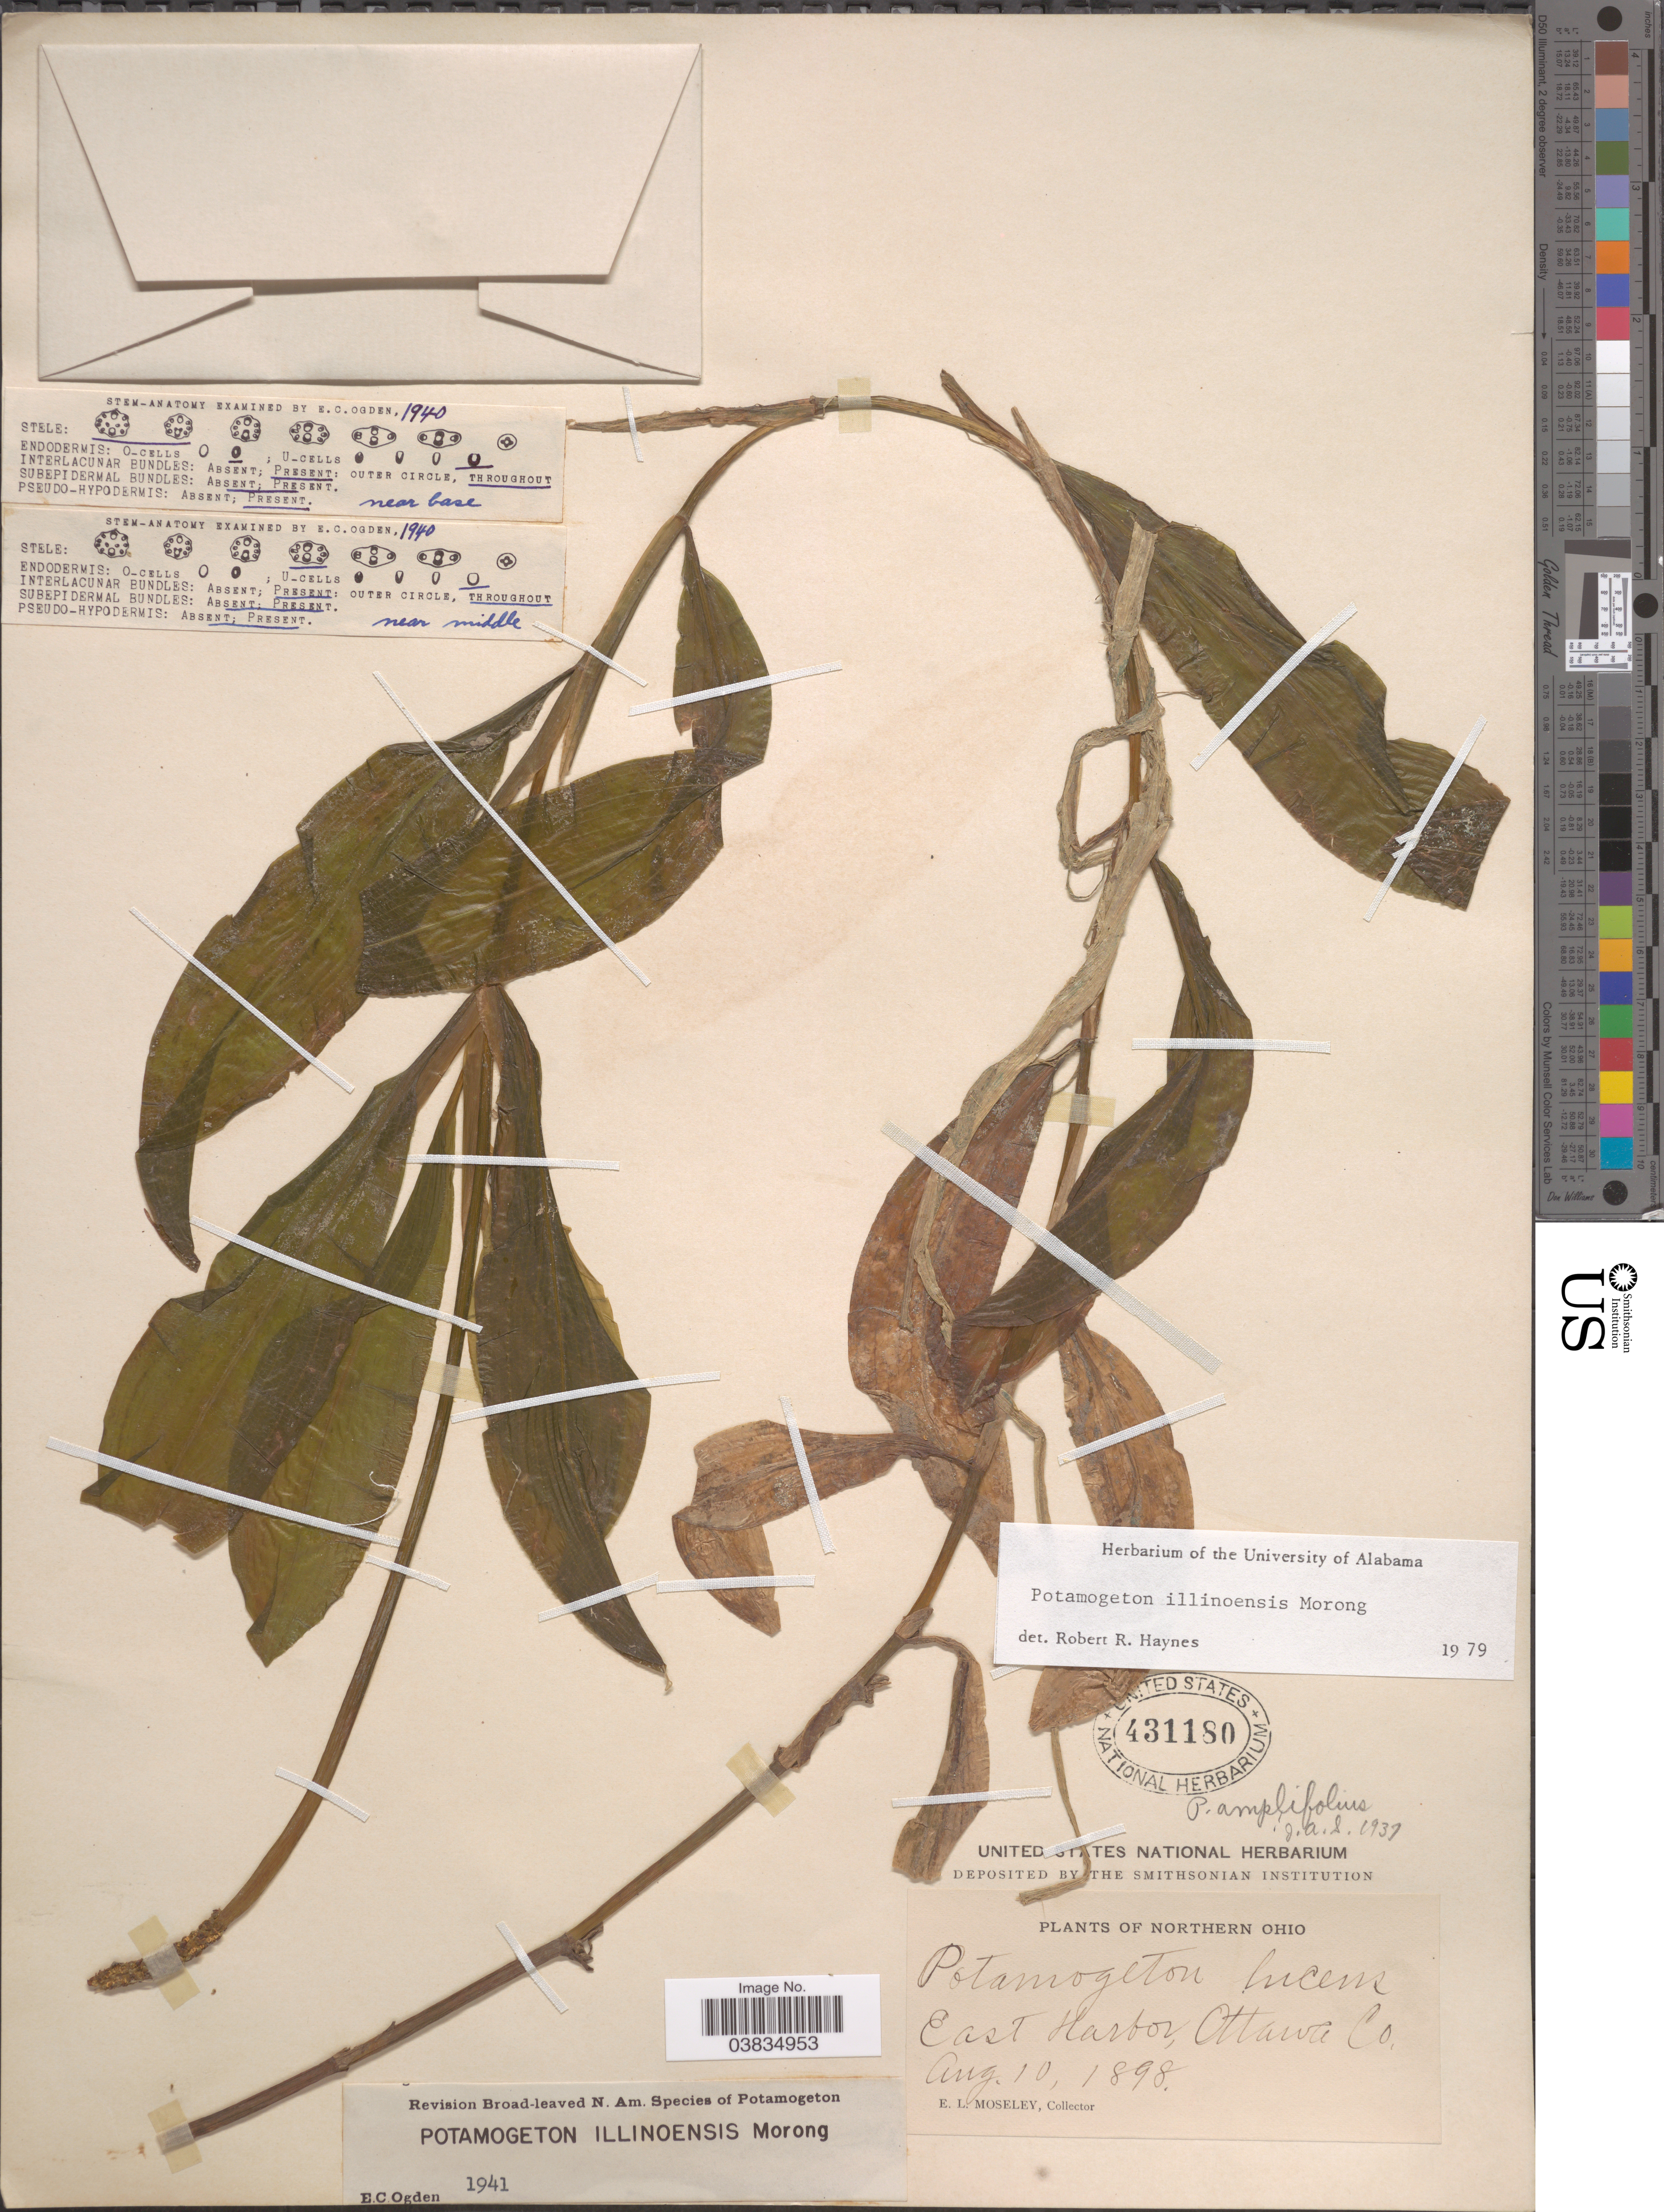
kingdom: Plantae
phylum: Tracheophyta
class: Liliopsida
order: Alismatales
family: Potamogetonaceae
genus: Potamogeton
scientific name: Potamogeton illinoensis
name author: Morong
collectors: E. Moseley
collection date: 1898-08-10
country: United States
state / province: Ohio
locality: Northern Ohio. East Harbor, Ottawa Co.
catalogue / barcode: US 431180